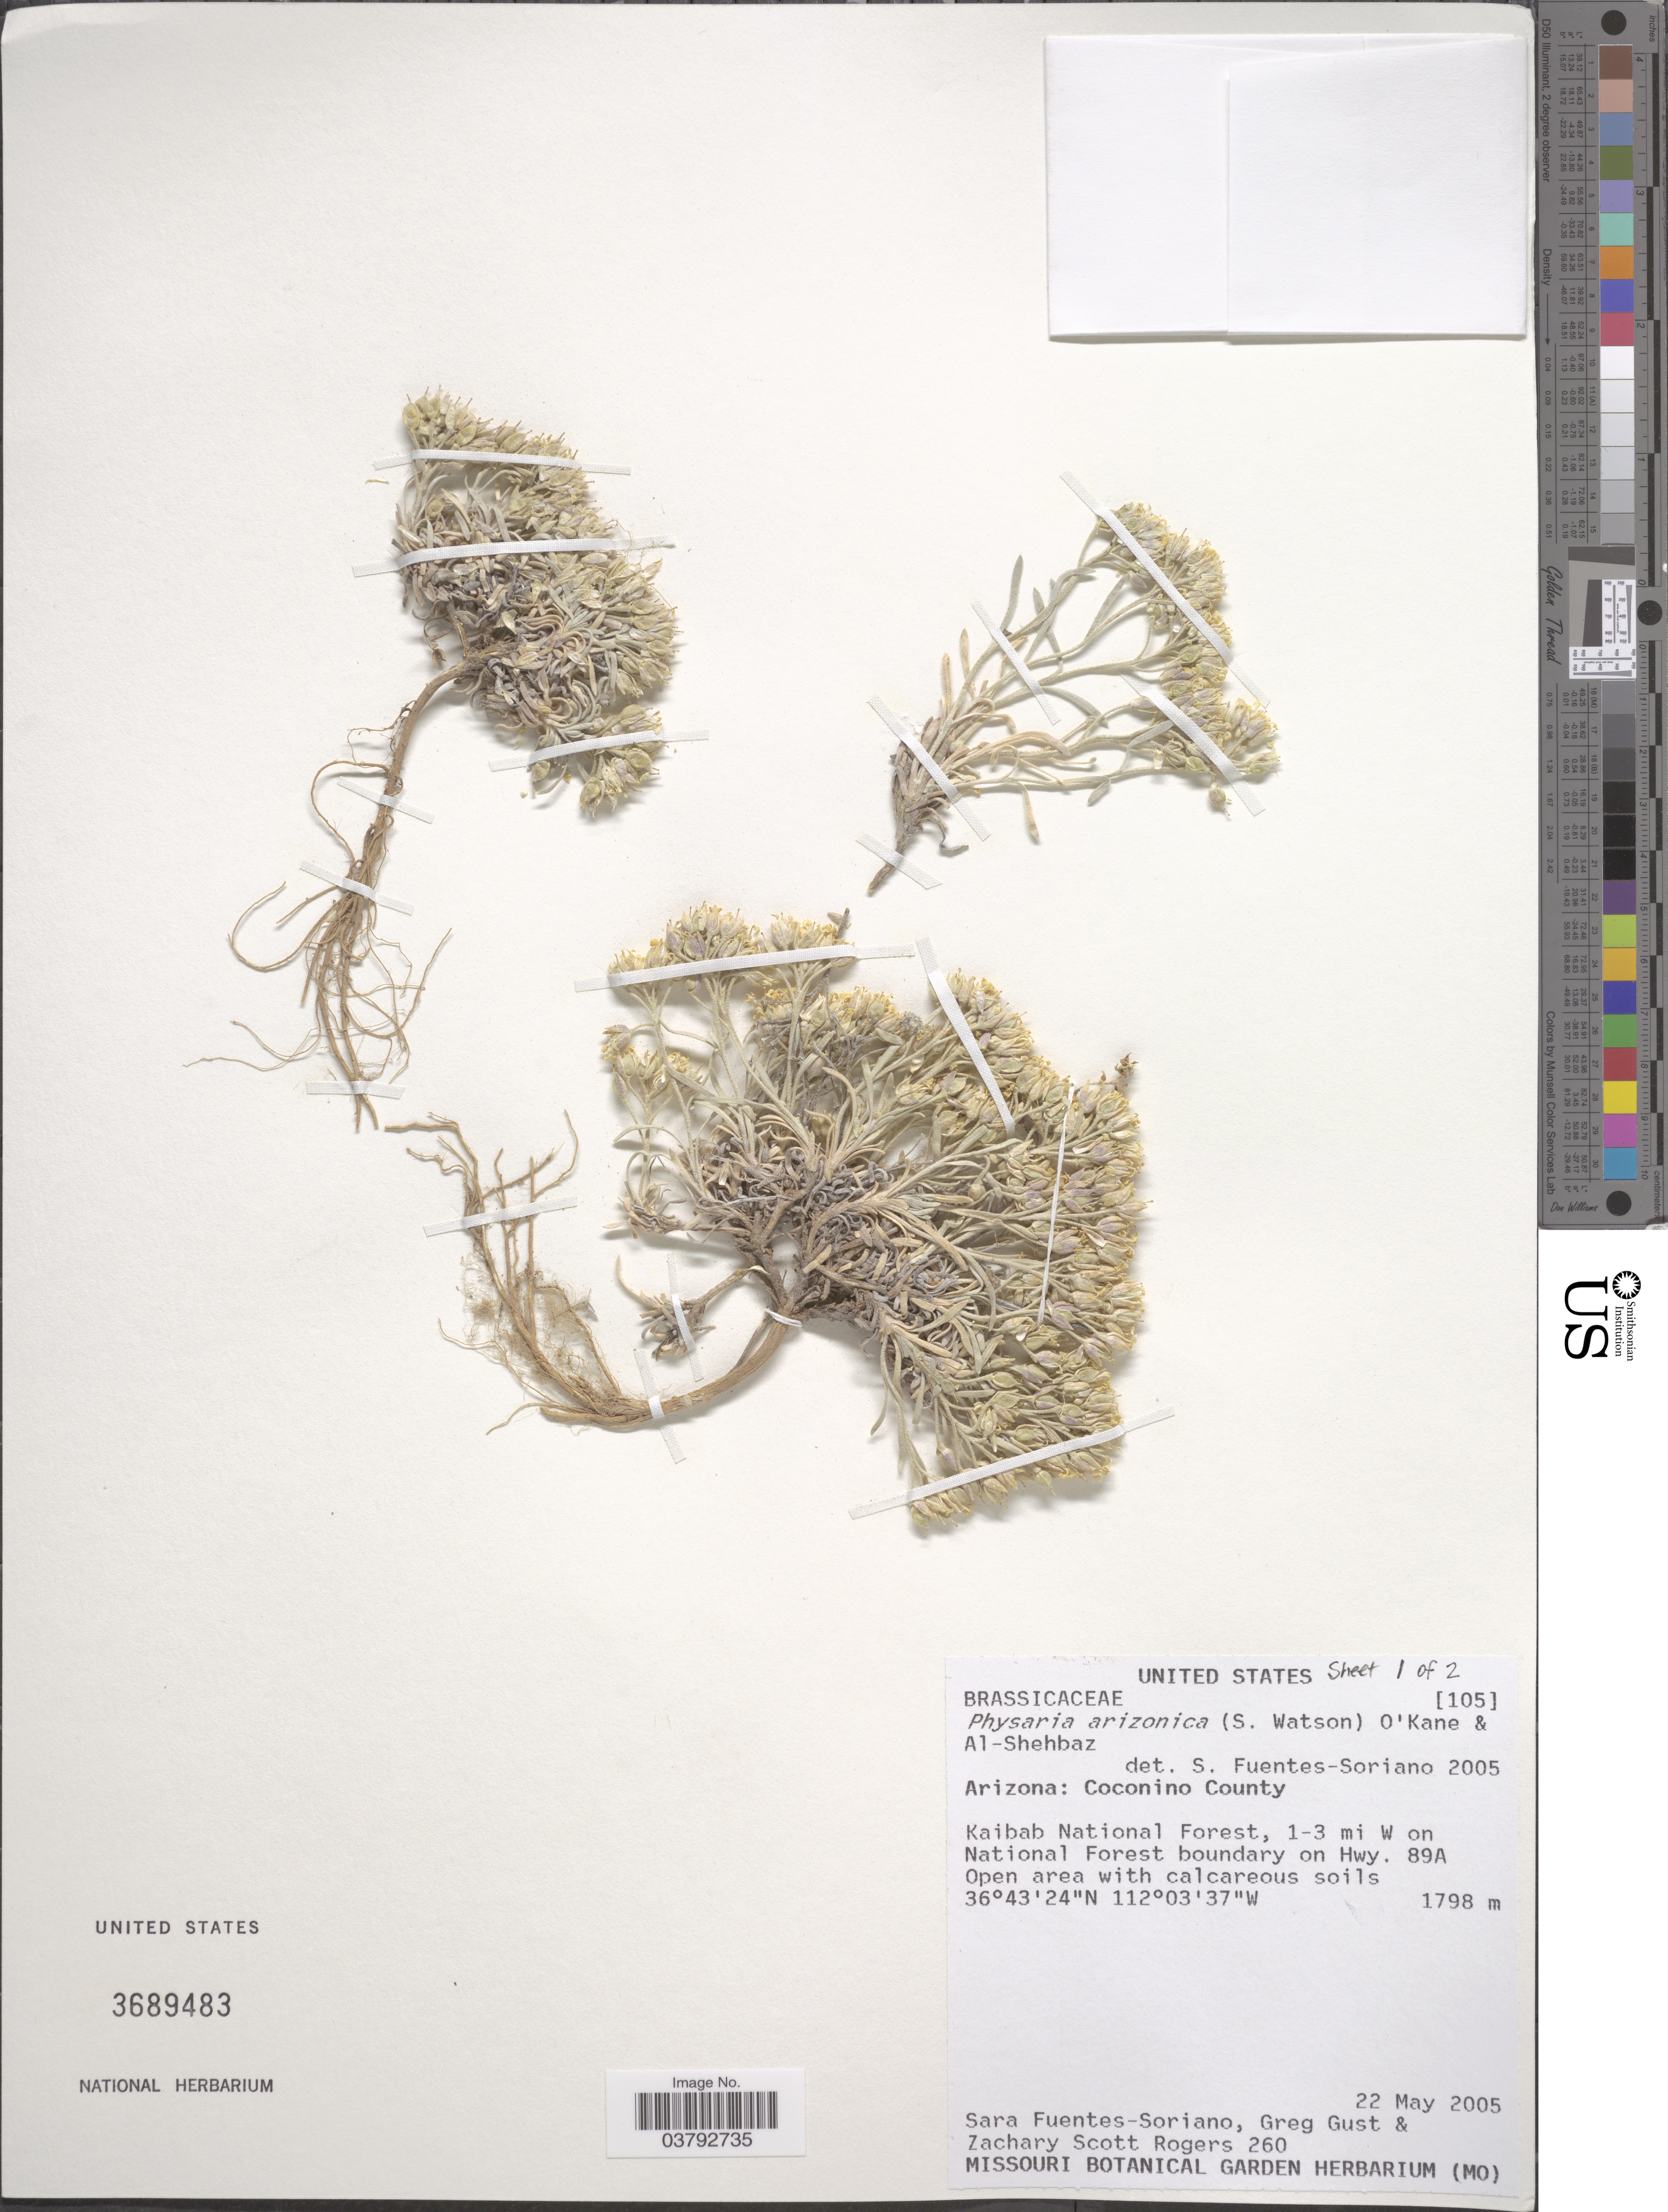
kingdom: Plantae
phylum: Tracheophyta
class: Magnoliopsida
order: Brassicales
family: Brassicaceae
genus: Physaria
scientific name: Physaria arizonica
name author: (S. Watson) O'Kane & Al-Shehbaz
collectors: S. Fuentes-Soriano, G. Gust & Z. S. Rogers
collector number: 260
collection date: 2005-05-22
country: United States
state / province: Arizona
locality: Coconino County. Kaibab National Forest, 1-3 mi W on National Forest boundary on Hwy. 89A.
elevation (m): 1798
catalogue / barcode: US 3689483